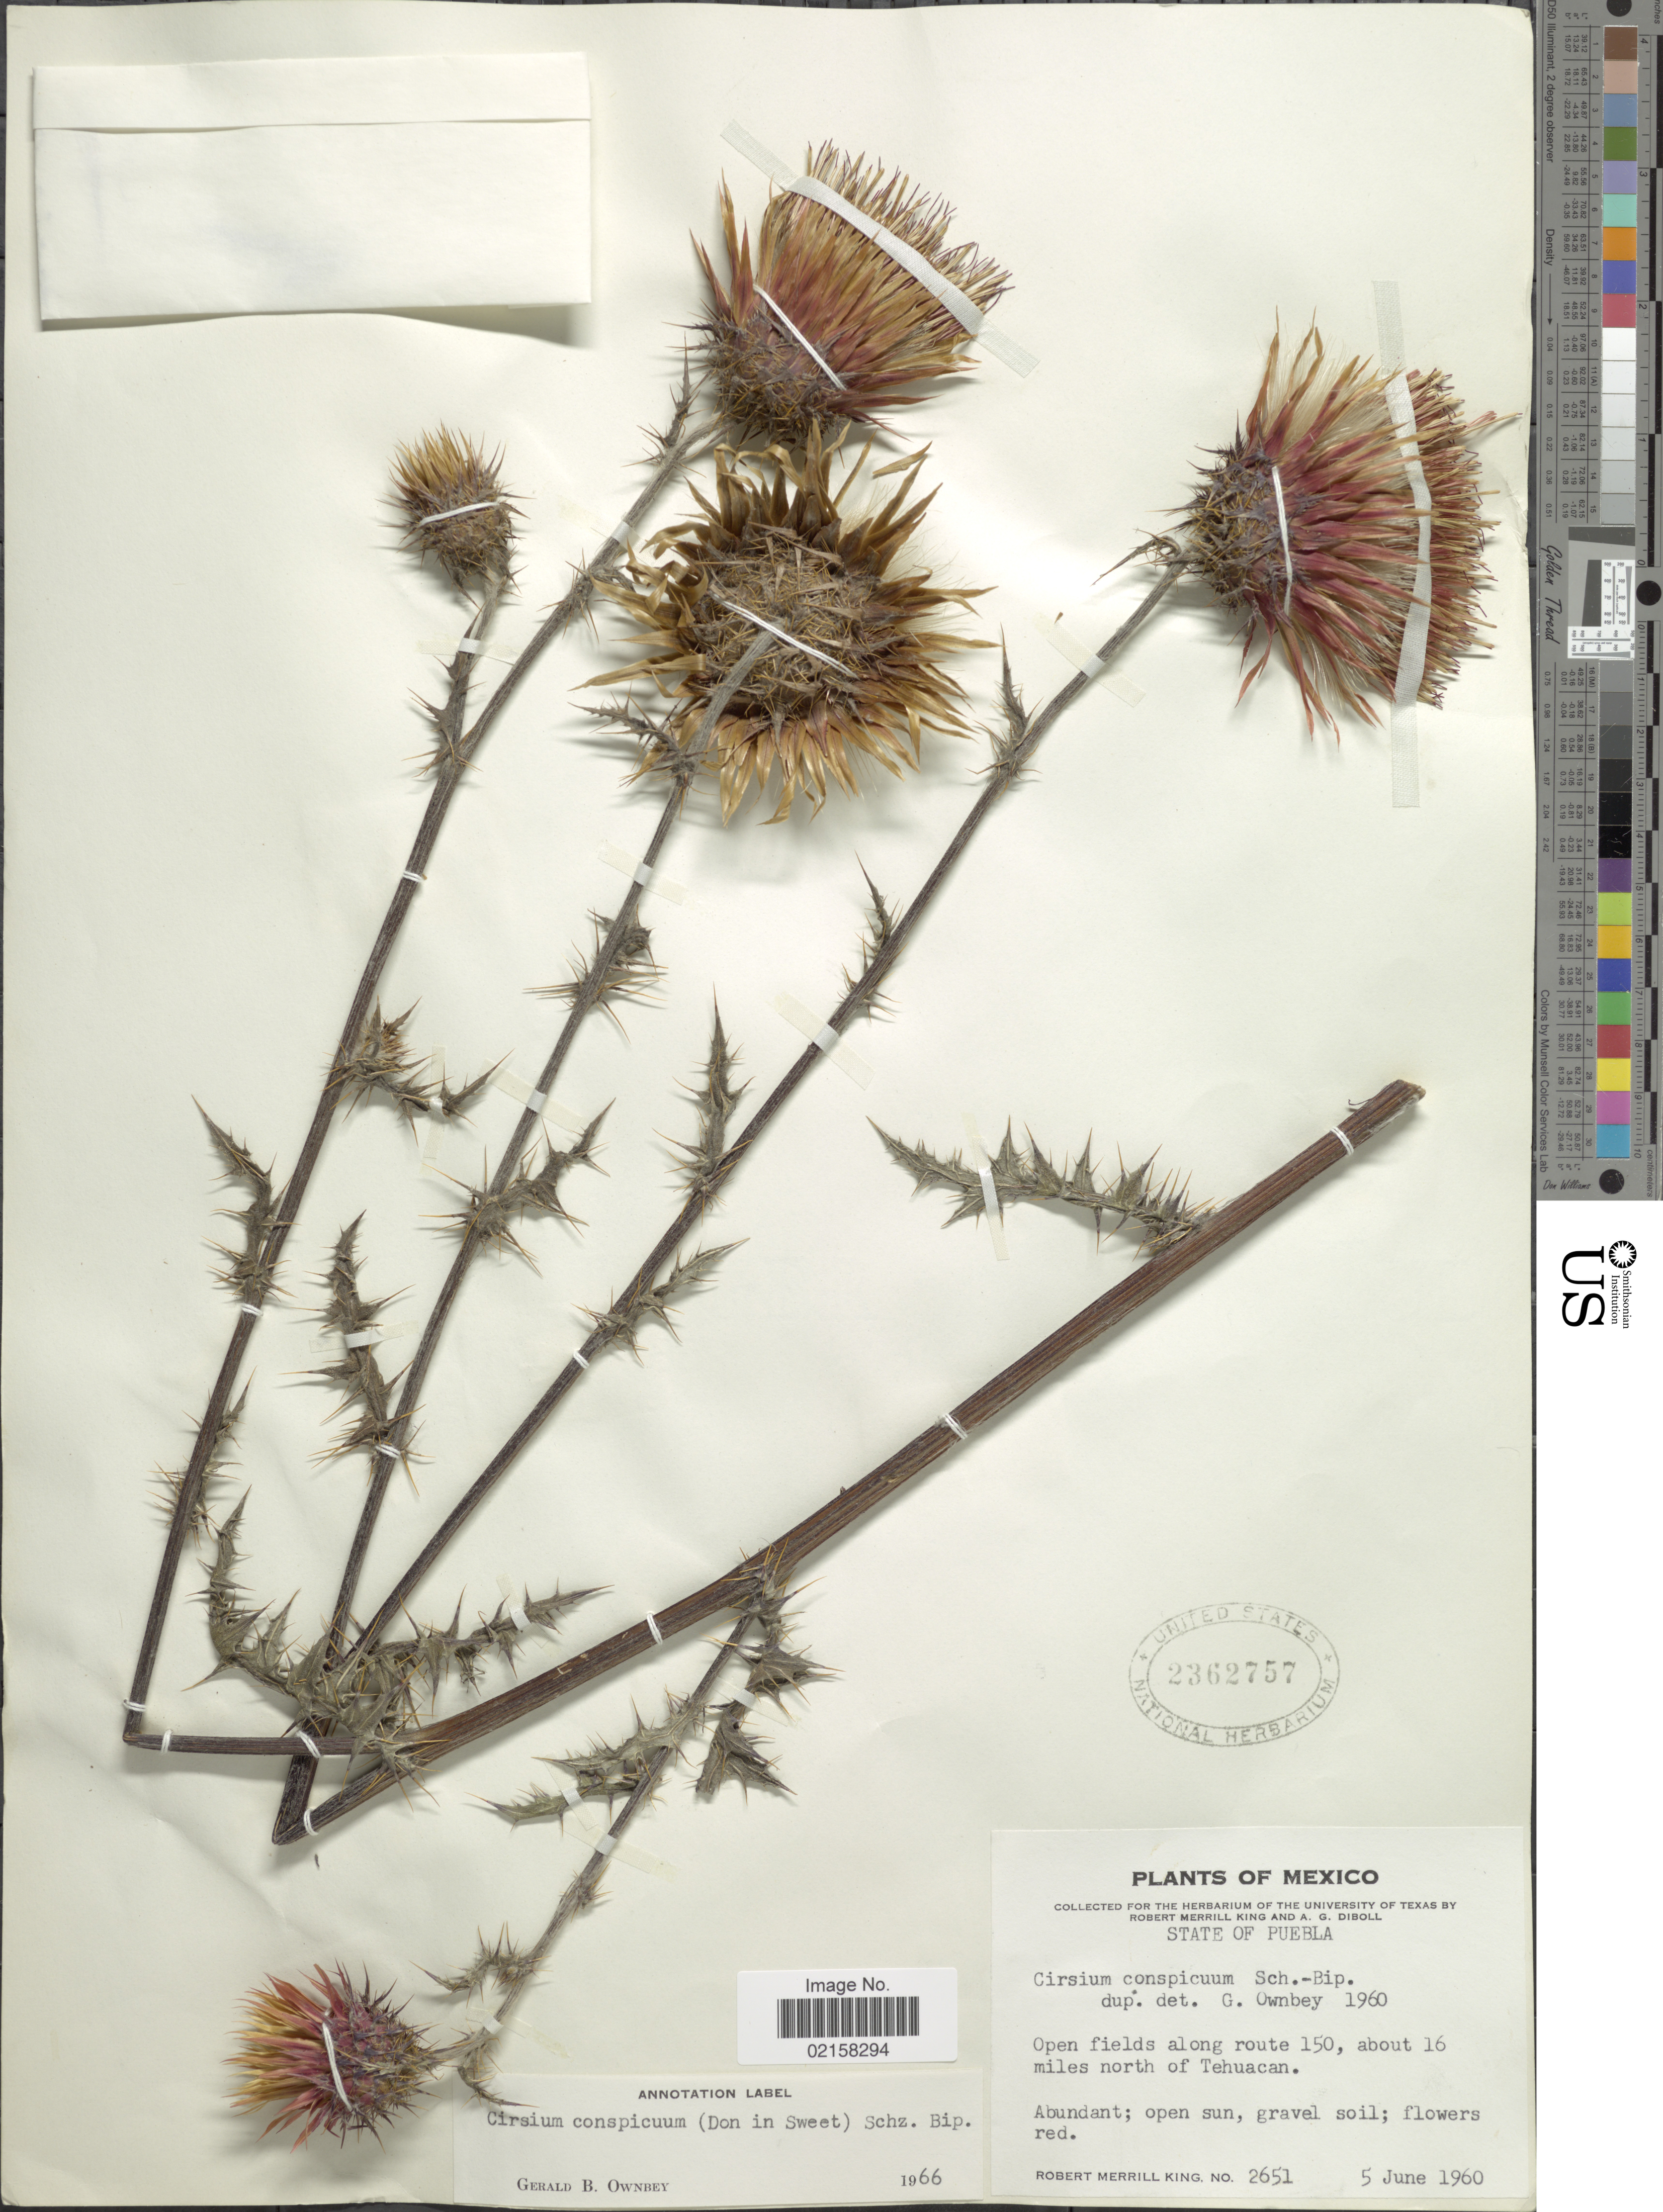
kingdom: Plantae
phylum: Tracheophyta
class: Magnoliopsida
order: Asterales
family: Asteraceae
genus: Cirsium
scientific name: Cirsium conspicuum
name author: (G. Don) Sch. Bip.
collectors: R. M. King & A. Diboll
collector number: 2651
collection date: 1960-06-05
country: Mexico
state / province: Puebla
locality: Open fields along route 150, about 16 miles north of Tehuacan.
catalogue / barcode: US 2362757